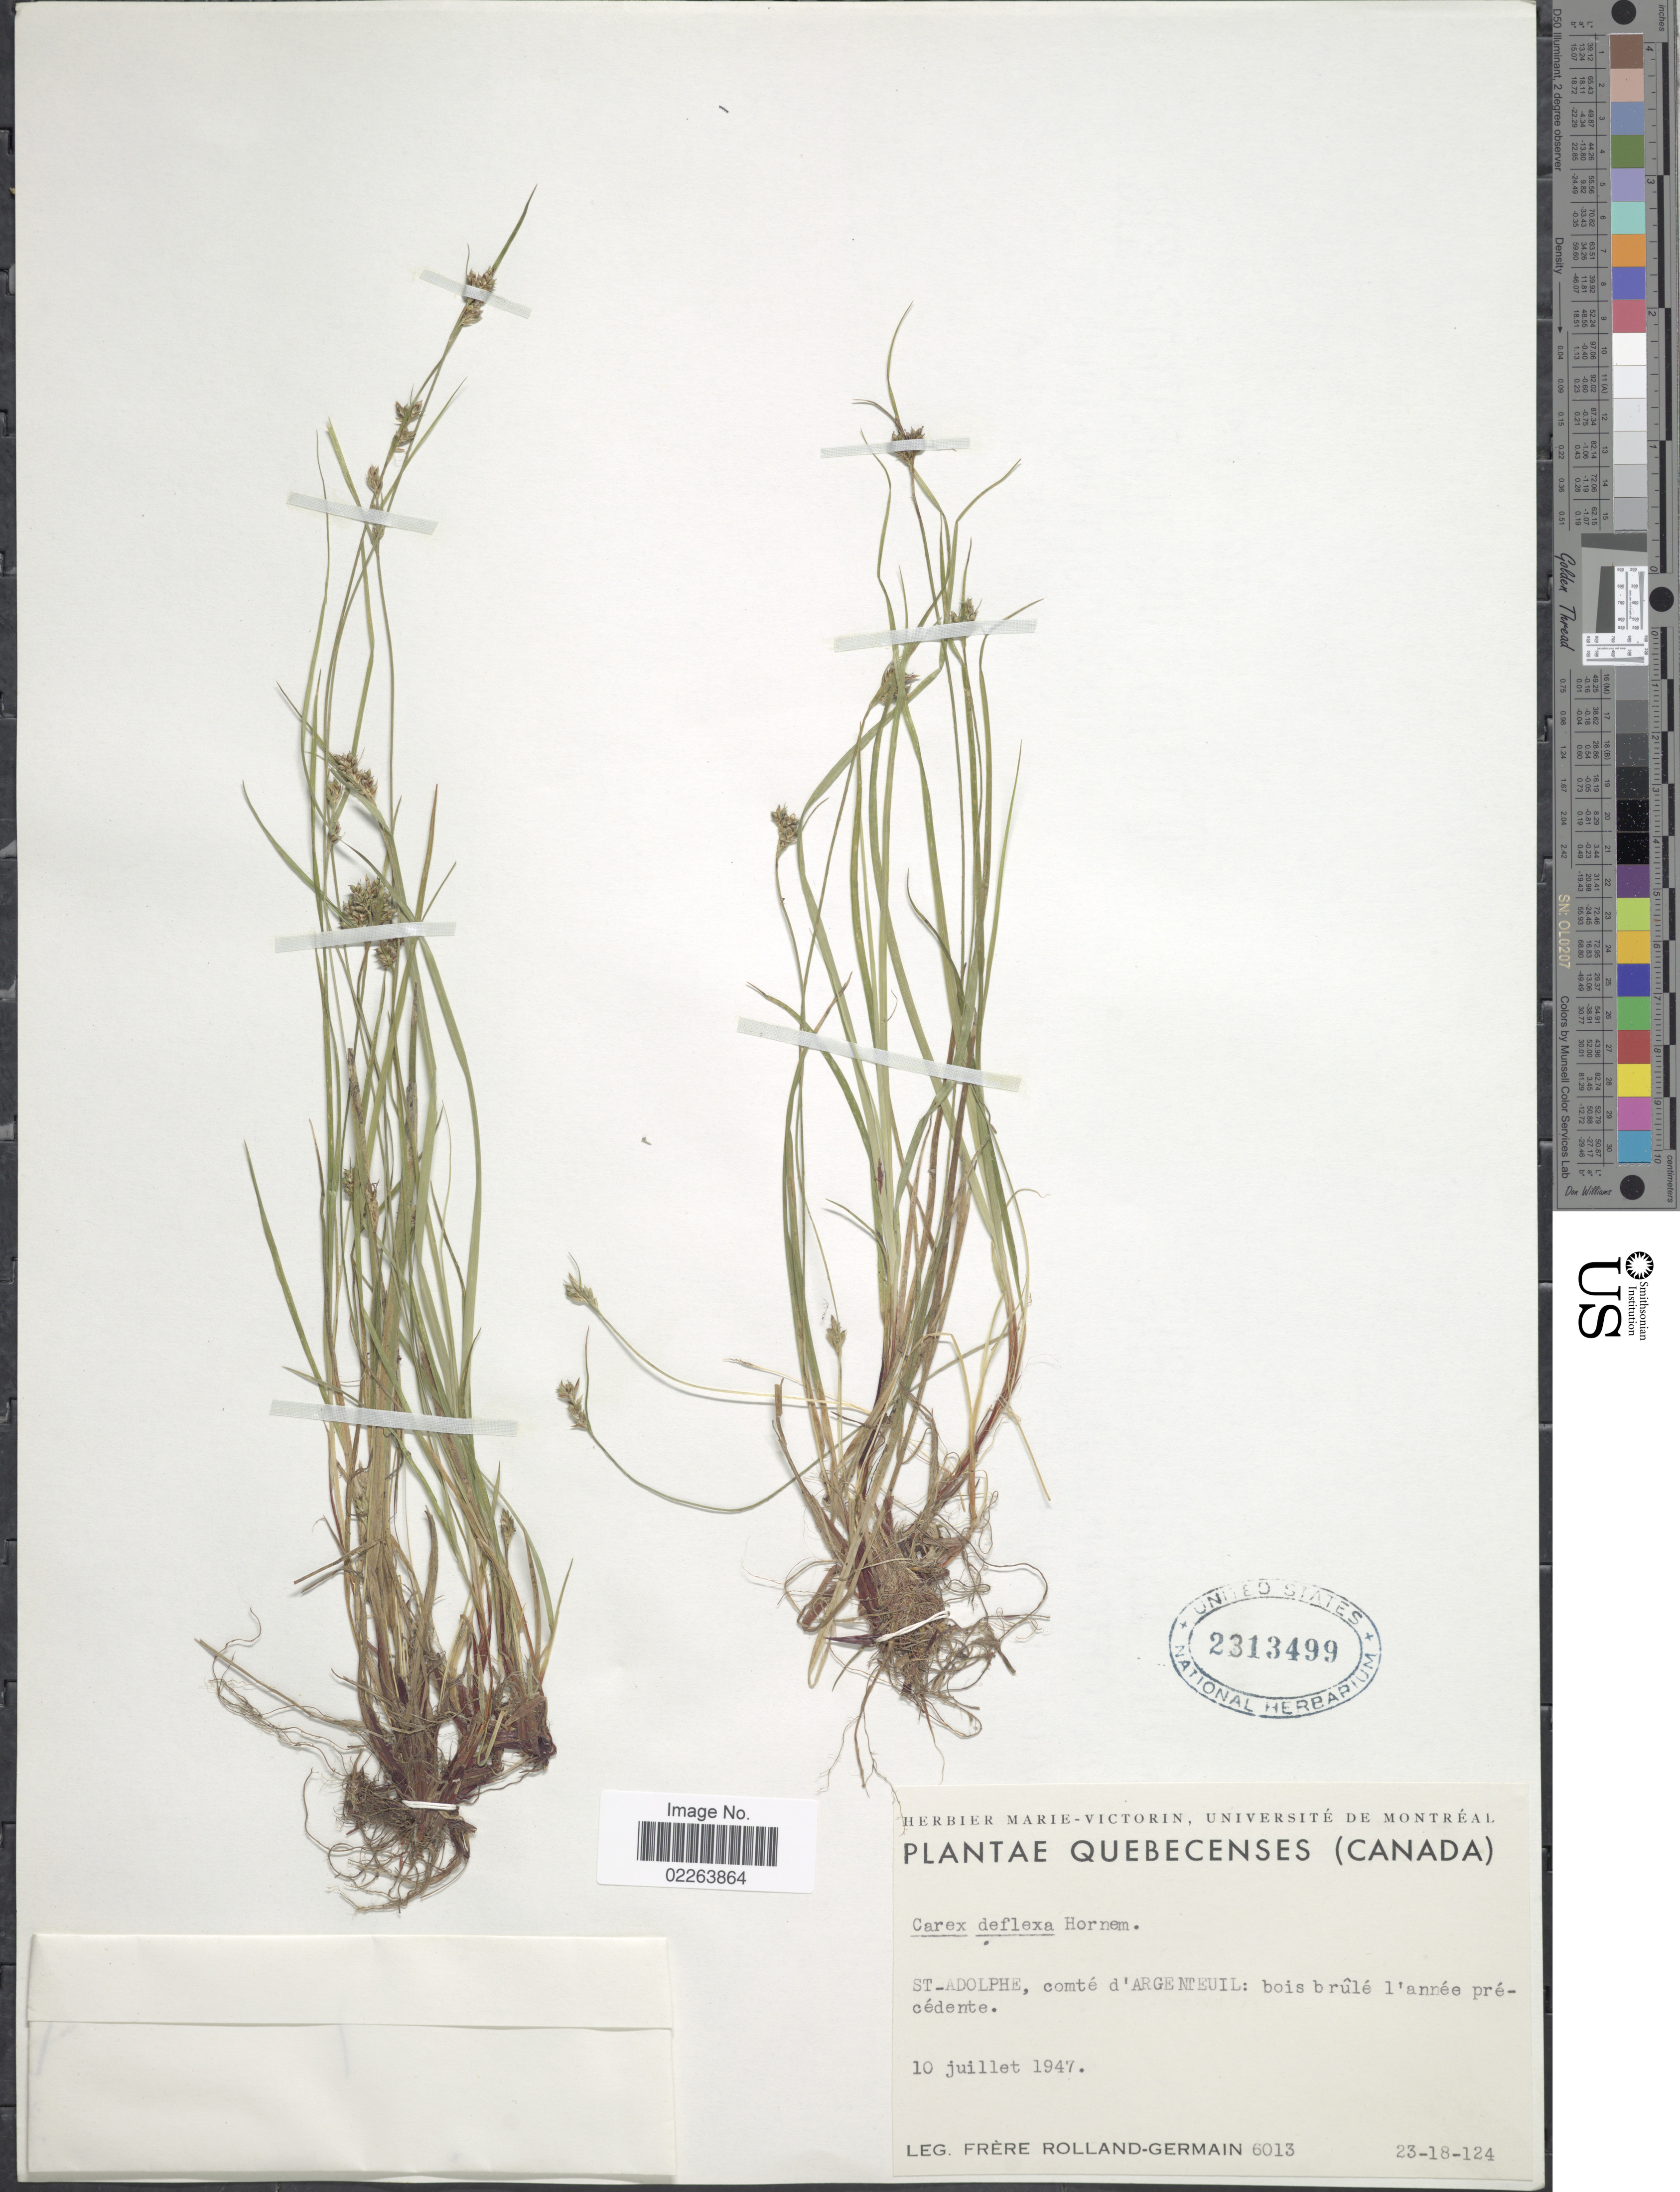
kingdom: Plantae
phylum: Tracheophyta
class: Liliopsida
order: Poales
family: Cyperaceae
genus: Carex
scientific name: Carex deflexa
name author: Hornem.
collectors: Rolland-Germain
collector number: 6013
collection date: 1947-07-10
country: Canada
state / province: Quebec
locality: St-Adolphe, comté d'Argenteuil: bois brûlé l'année précédente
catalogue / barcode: US 2313499